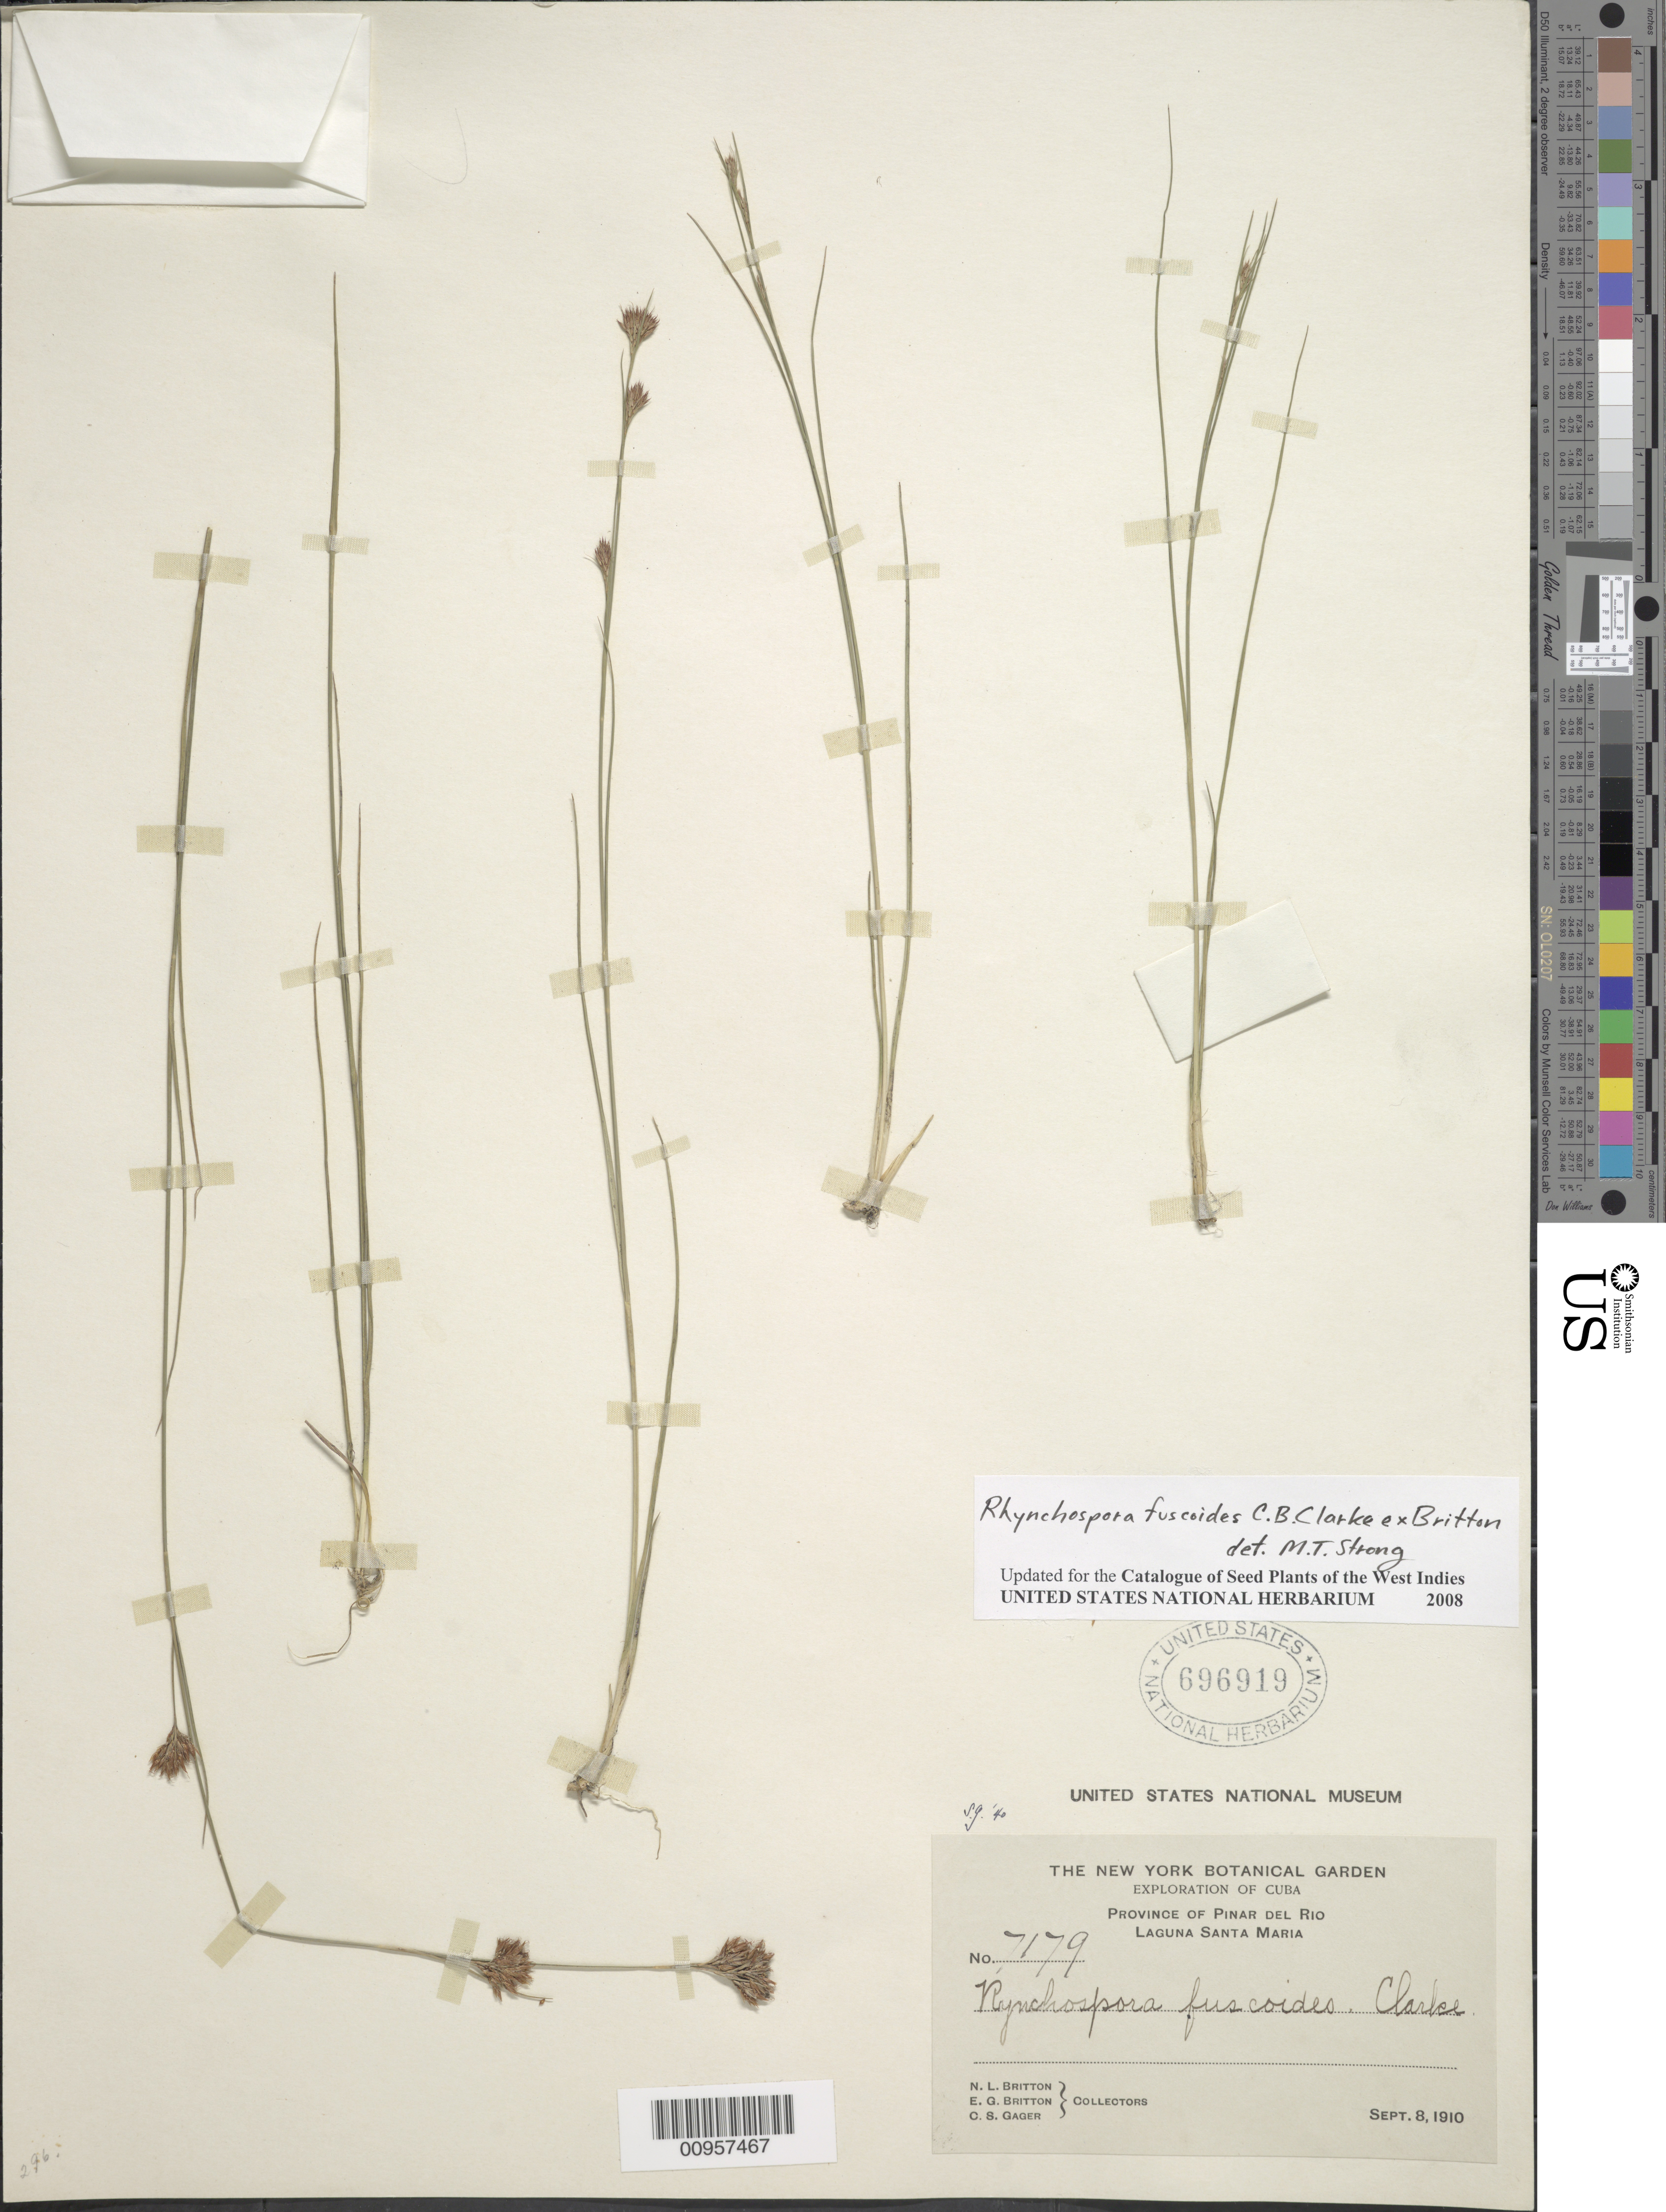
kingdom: Plantae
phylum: Tracheophyta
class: Liliopsida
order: Poales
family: Cyperaceae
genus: Rhynchospora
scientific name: Rhynchospora fuscoides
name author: C.B. Clarke ex Britton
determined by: Strong, M. T., (US), Smithsonian Institution - National Museum of Natural History (UNITED STATES)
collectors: N. Britton, E. G. Britton & C. Gager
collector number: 7179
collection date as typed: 08 Sep 1910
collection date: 1910-09-08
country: Cuba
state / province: Pinar del Rio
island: Cuba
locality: Laguna Santa Maria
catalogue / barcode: US 696919